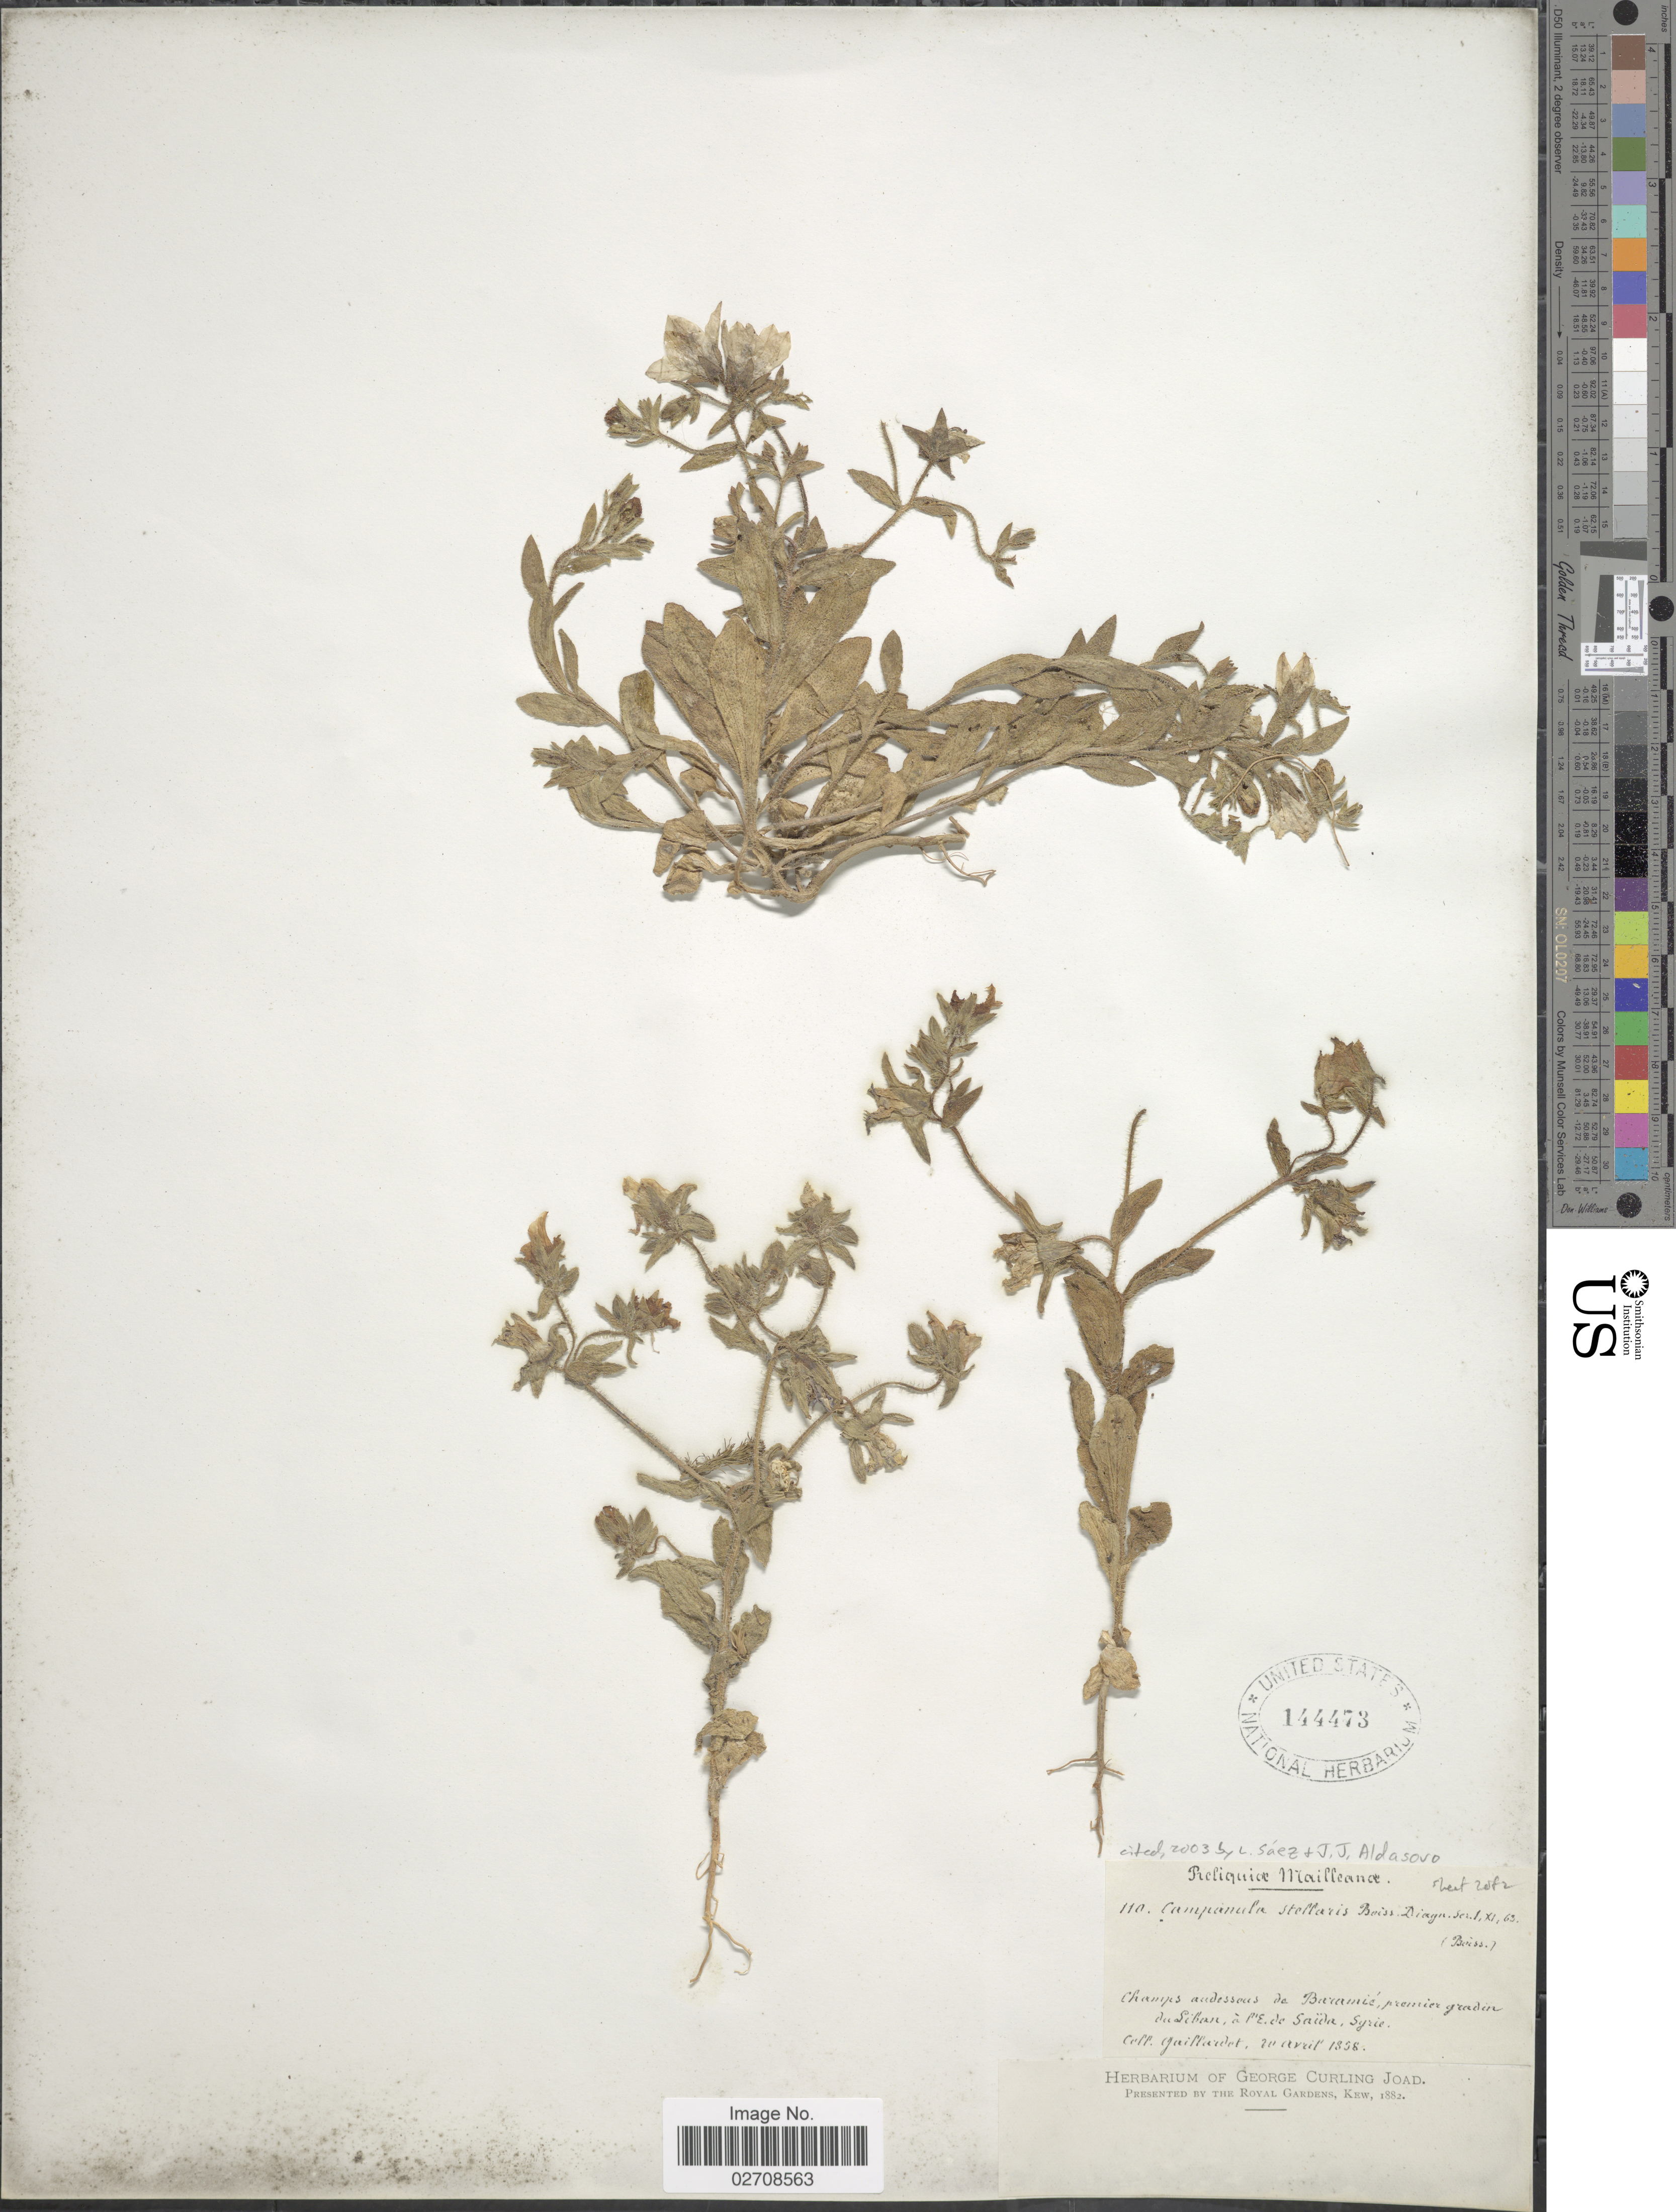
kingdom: Plantae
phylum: Tracheophyta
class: Magnoliopsida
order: Asterales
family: Campanulaceae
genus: Campanula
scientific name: Campanula stellaris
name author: Boiss.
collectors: Gaillardot, --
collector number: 110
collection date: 1858-04-20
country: Syria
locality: Champs andessous de Baramie, premier gradin du Liban, a L'E de Saida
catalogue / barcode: US 144473